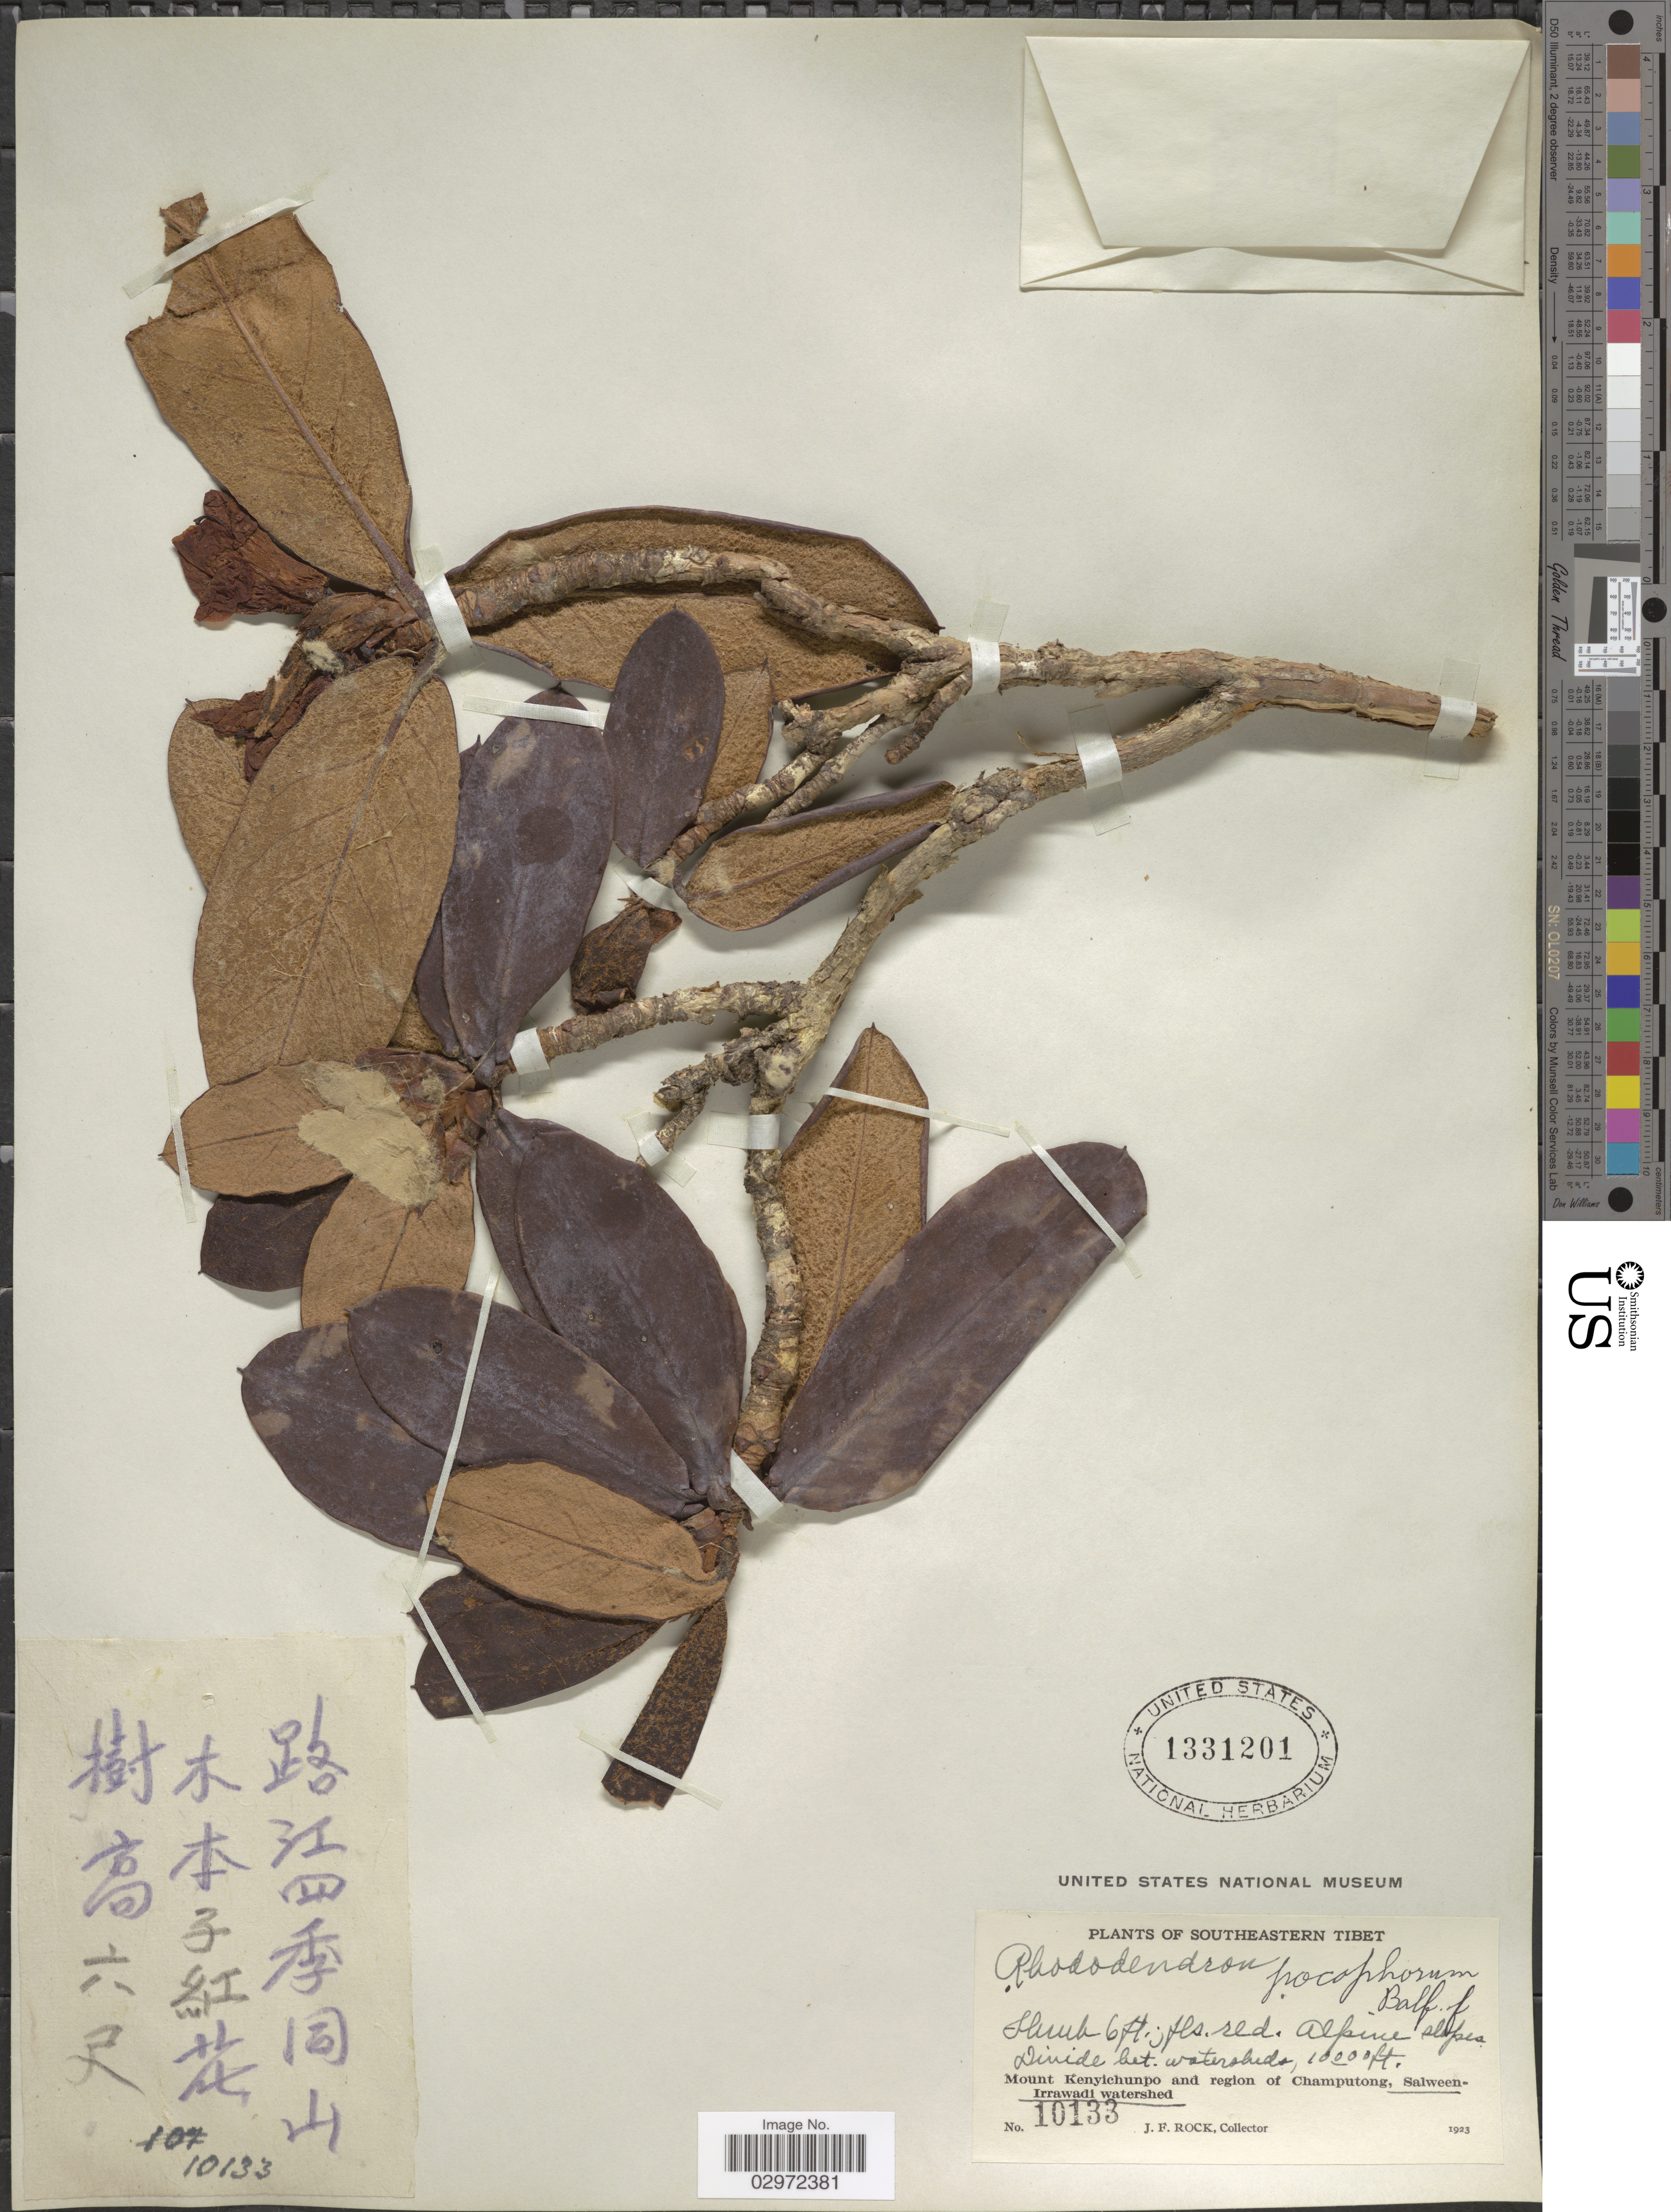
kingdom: Plantae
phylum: Tracheophyta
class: Magnoliopsida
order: Ericales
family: Ericaceae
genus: Rhododendron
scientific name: Rhododendron pocophorum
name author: Balf. f. ex Tagg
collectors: J. Rock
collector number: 10133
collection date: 1923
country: China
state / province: Xizang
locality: Southeastern Tibet, Alpine slopes Divide bet. watersheds. Mount Kenyichunpo and region of Champutong, Salween-Irrawadi watershed.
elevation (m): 3048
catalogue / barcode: US 1331201